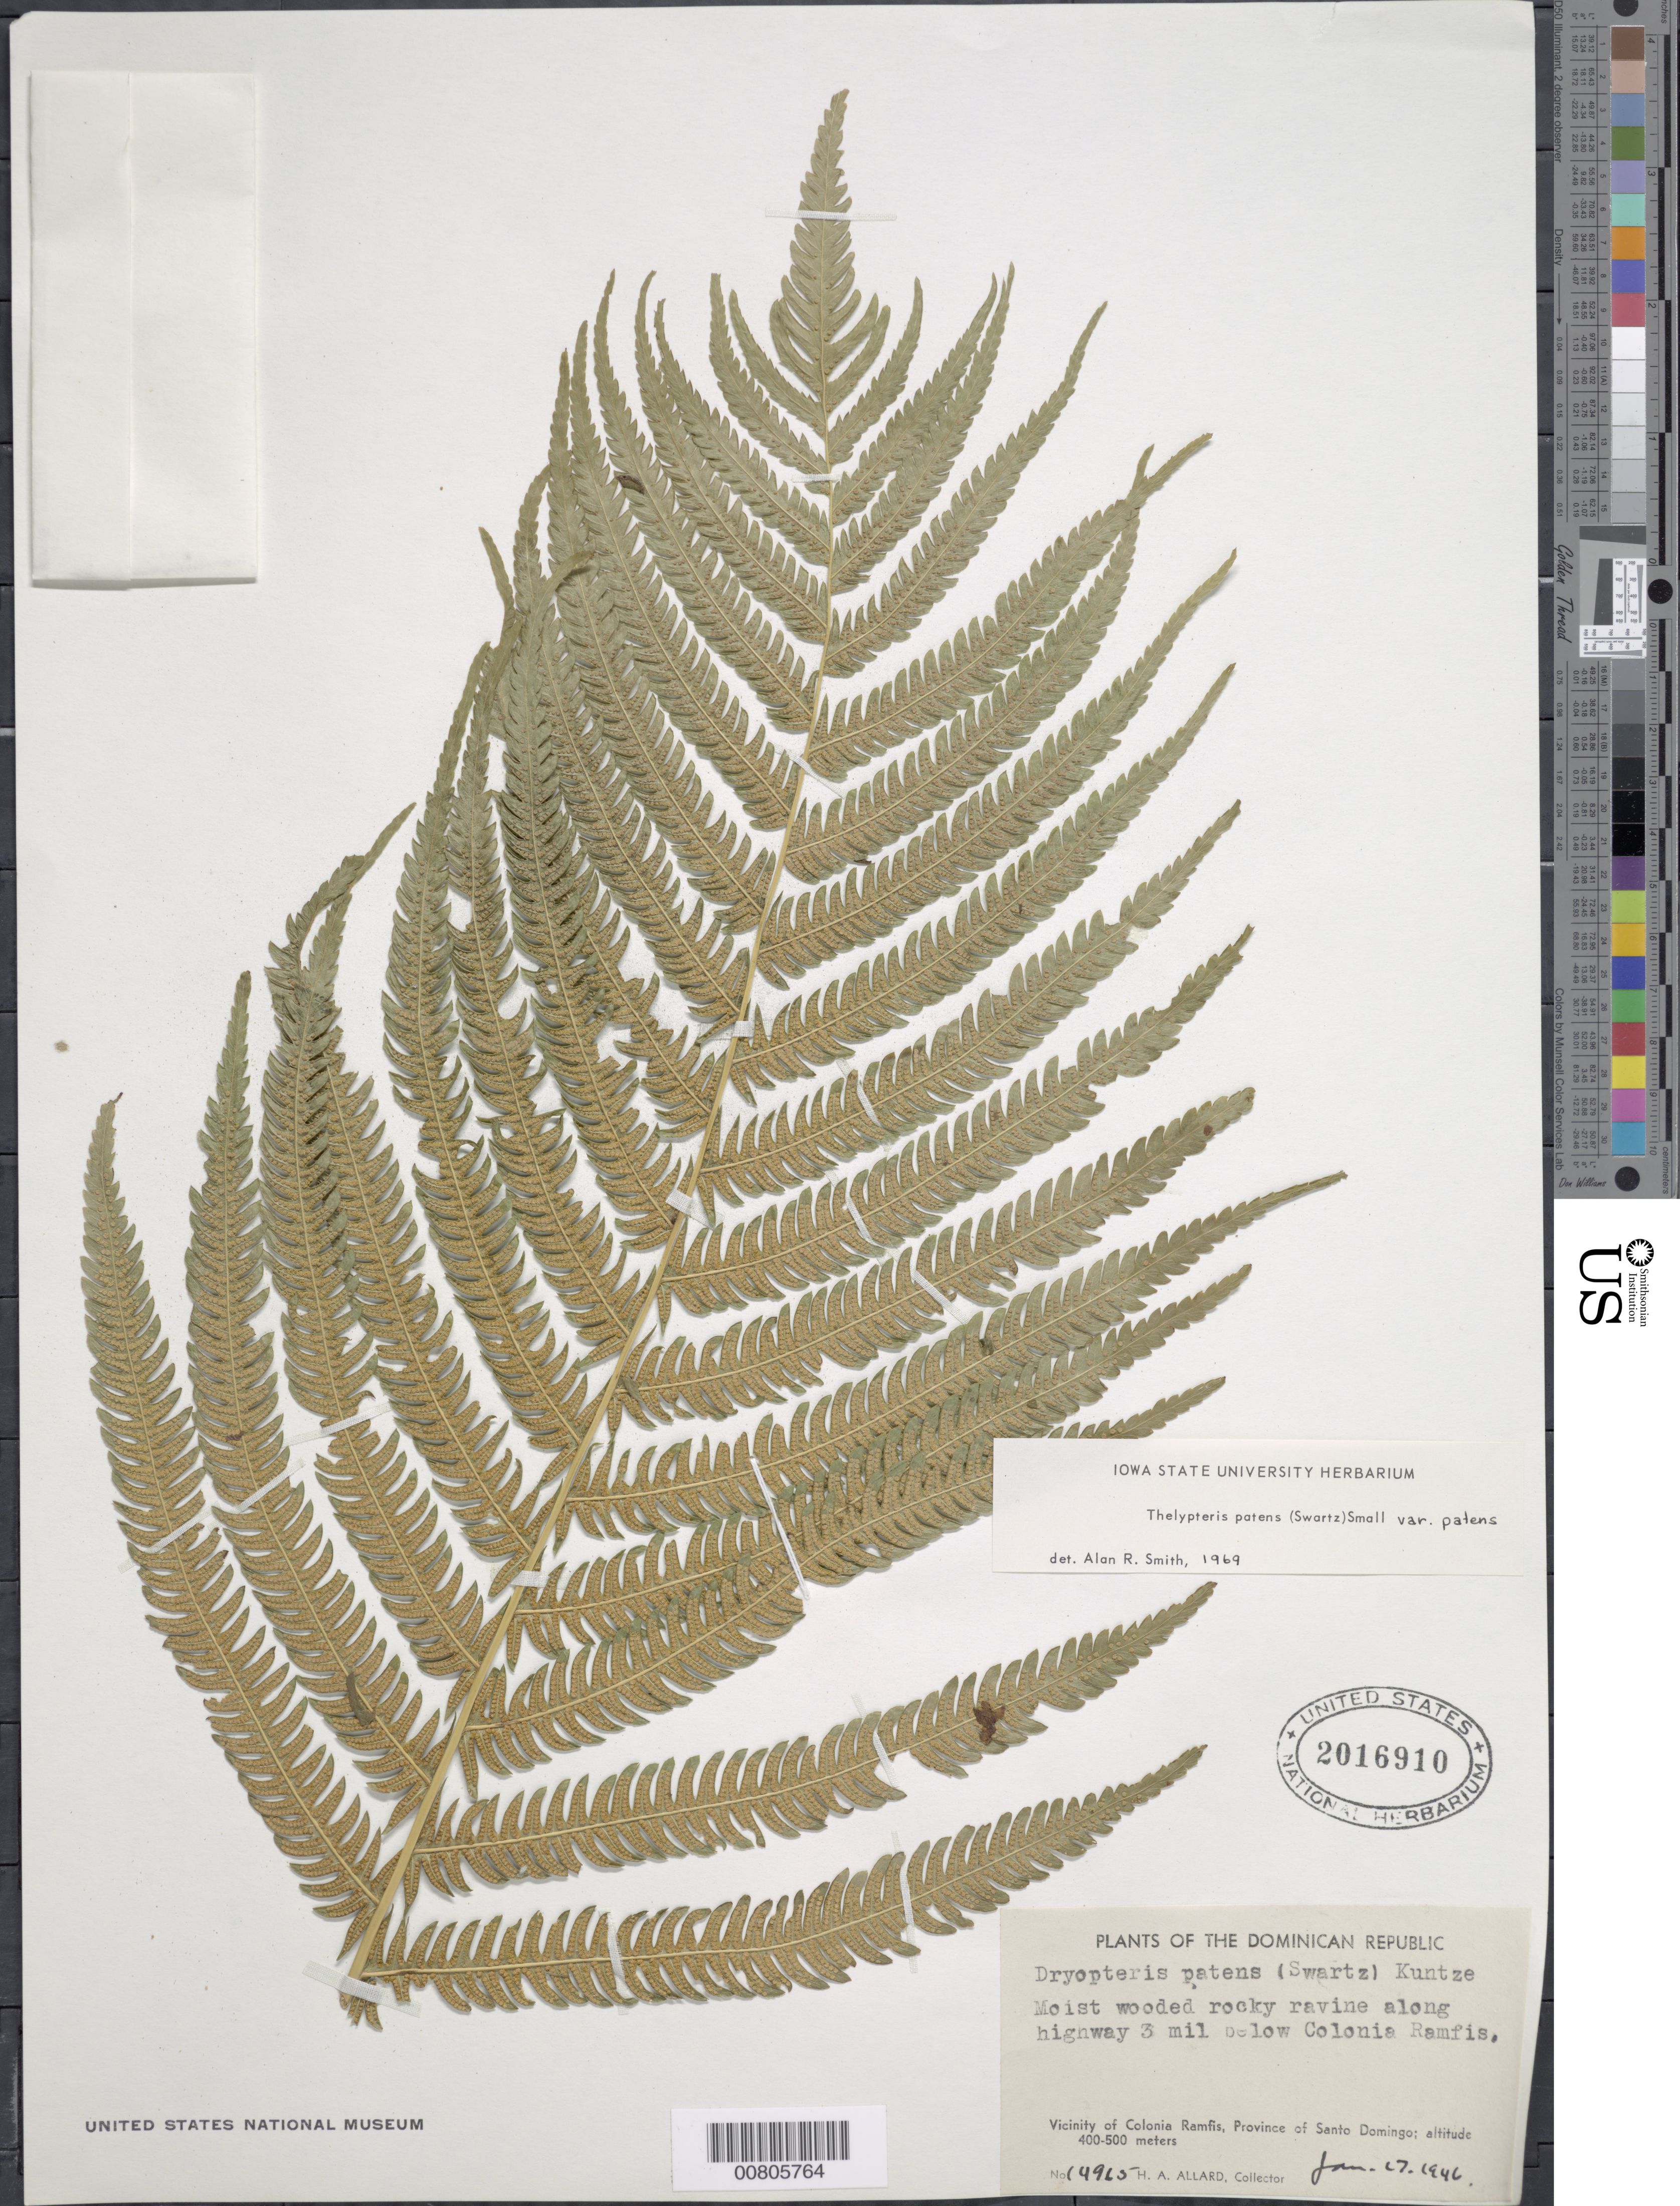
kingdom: Plantae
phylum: Tracheophyta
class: Polypodiopsida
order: Polypodiales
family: Thelypteridaceae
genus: Christella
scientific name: Christella patens var. patens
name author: (Sw.) Holttum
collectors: H. A. Allard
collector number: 14965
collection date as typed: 27 Jan 1946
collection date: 1946-01-27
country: Dominican Republic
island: Hispaniola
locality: Prov. Santo Domingo, 3 miles below Colonia Ramfis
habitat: Moist wooded rocky ravine along highway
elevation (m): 400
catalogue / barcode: US 2016910